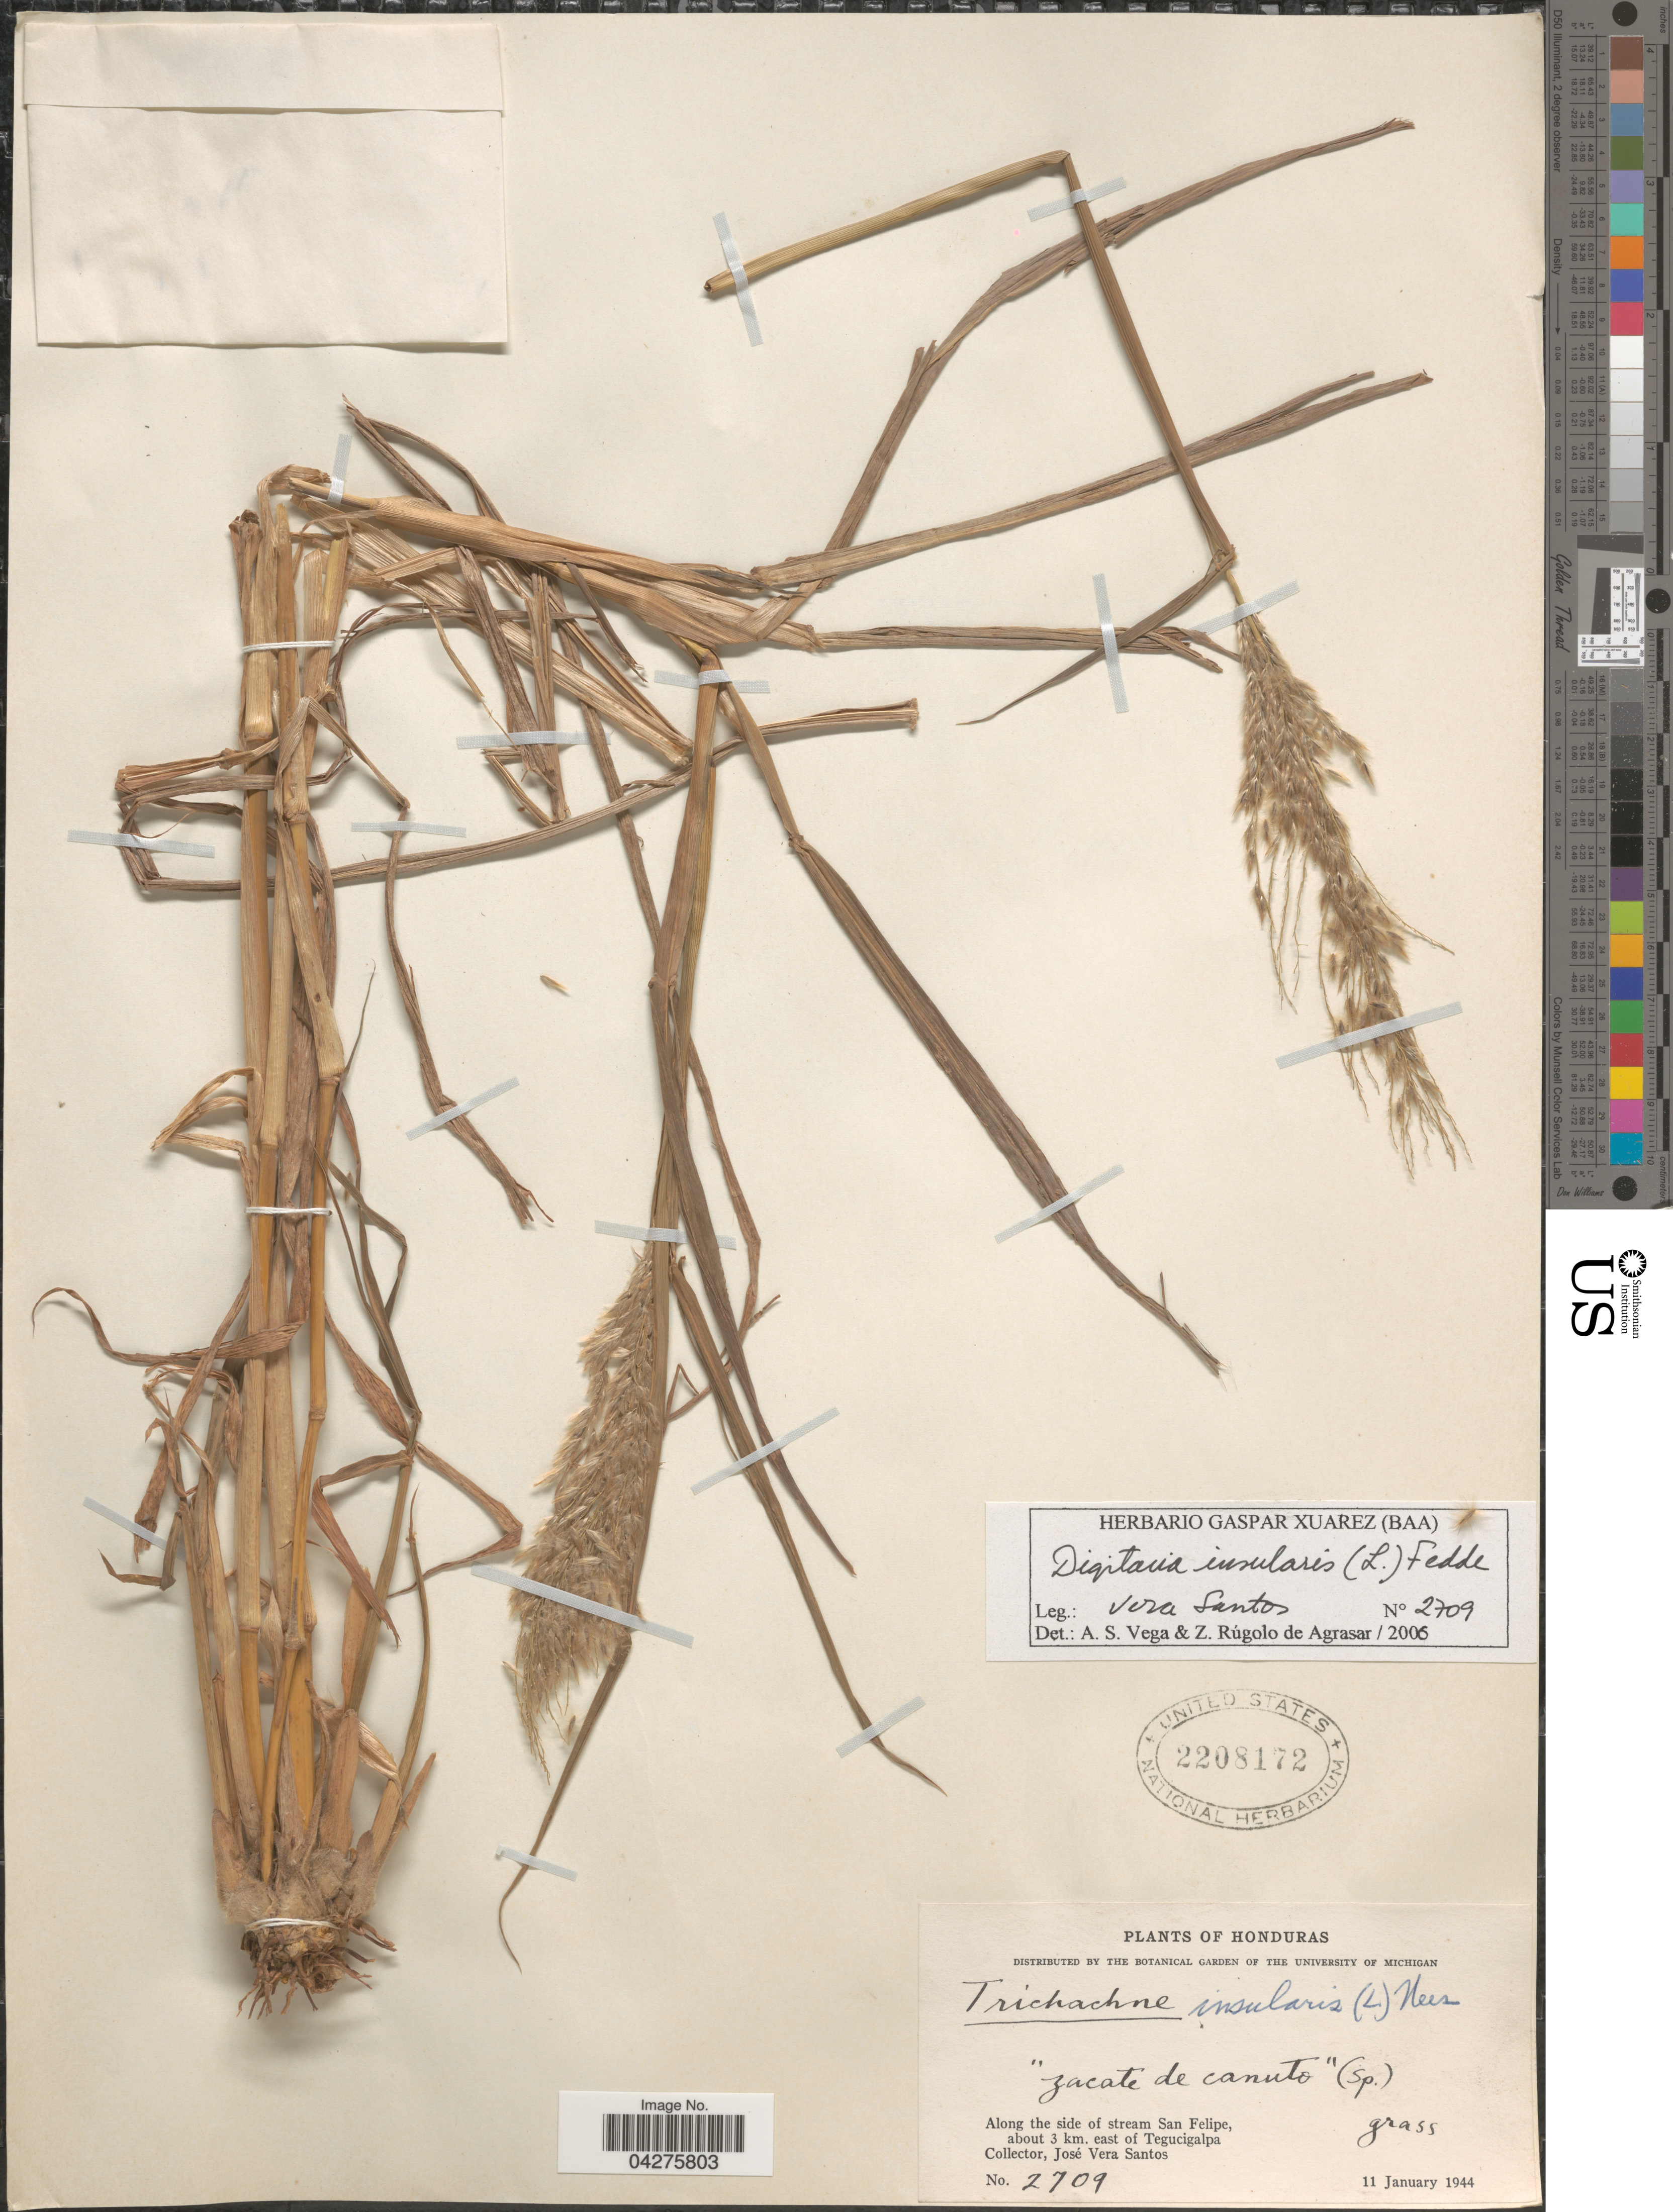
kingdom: Plantae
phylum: Tracheophyta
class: Liliopsida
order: Poales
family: Poaceae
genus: Digitaria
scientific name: Digitaria insularis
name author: (L.) Fedde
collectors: J. Santos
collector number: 2709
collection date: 1944-01-11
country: Honduras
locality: Along the side of stream San Felipe, about 3 km. east of Tegucigalpa.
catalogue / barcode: US 2208172